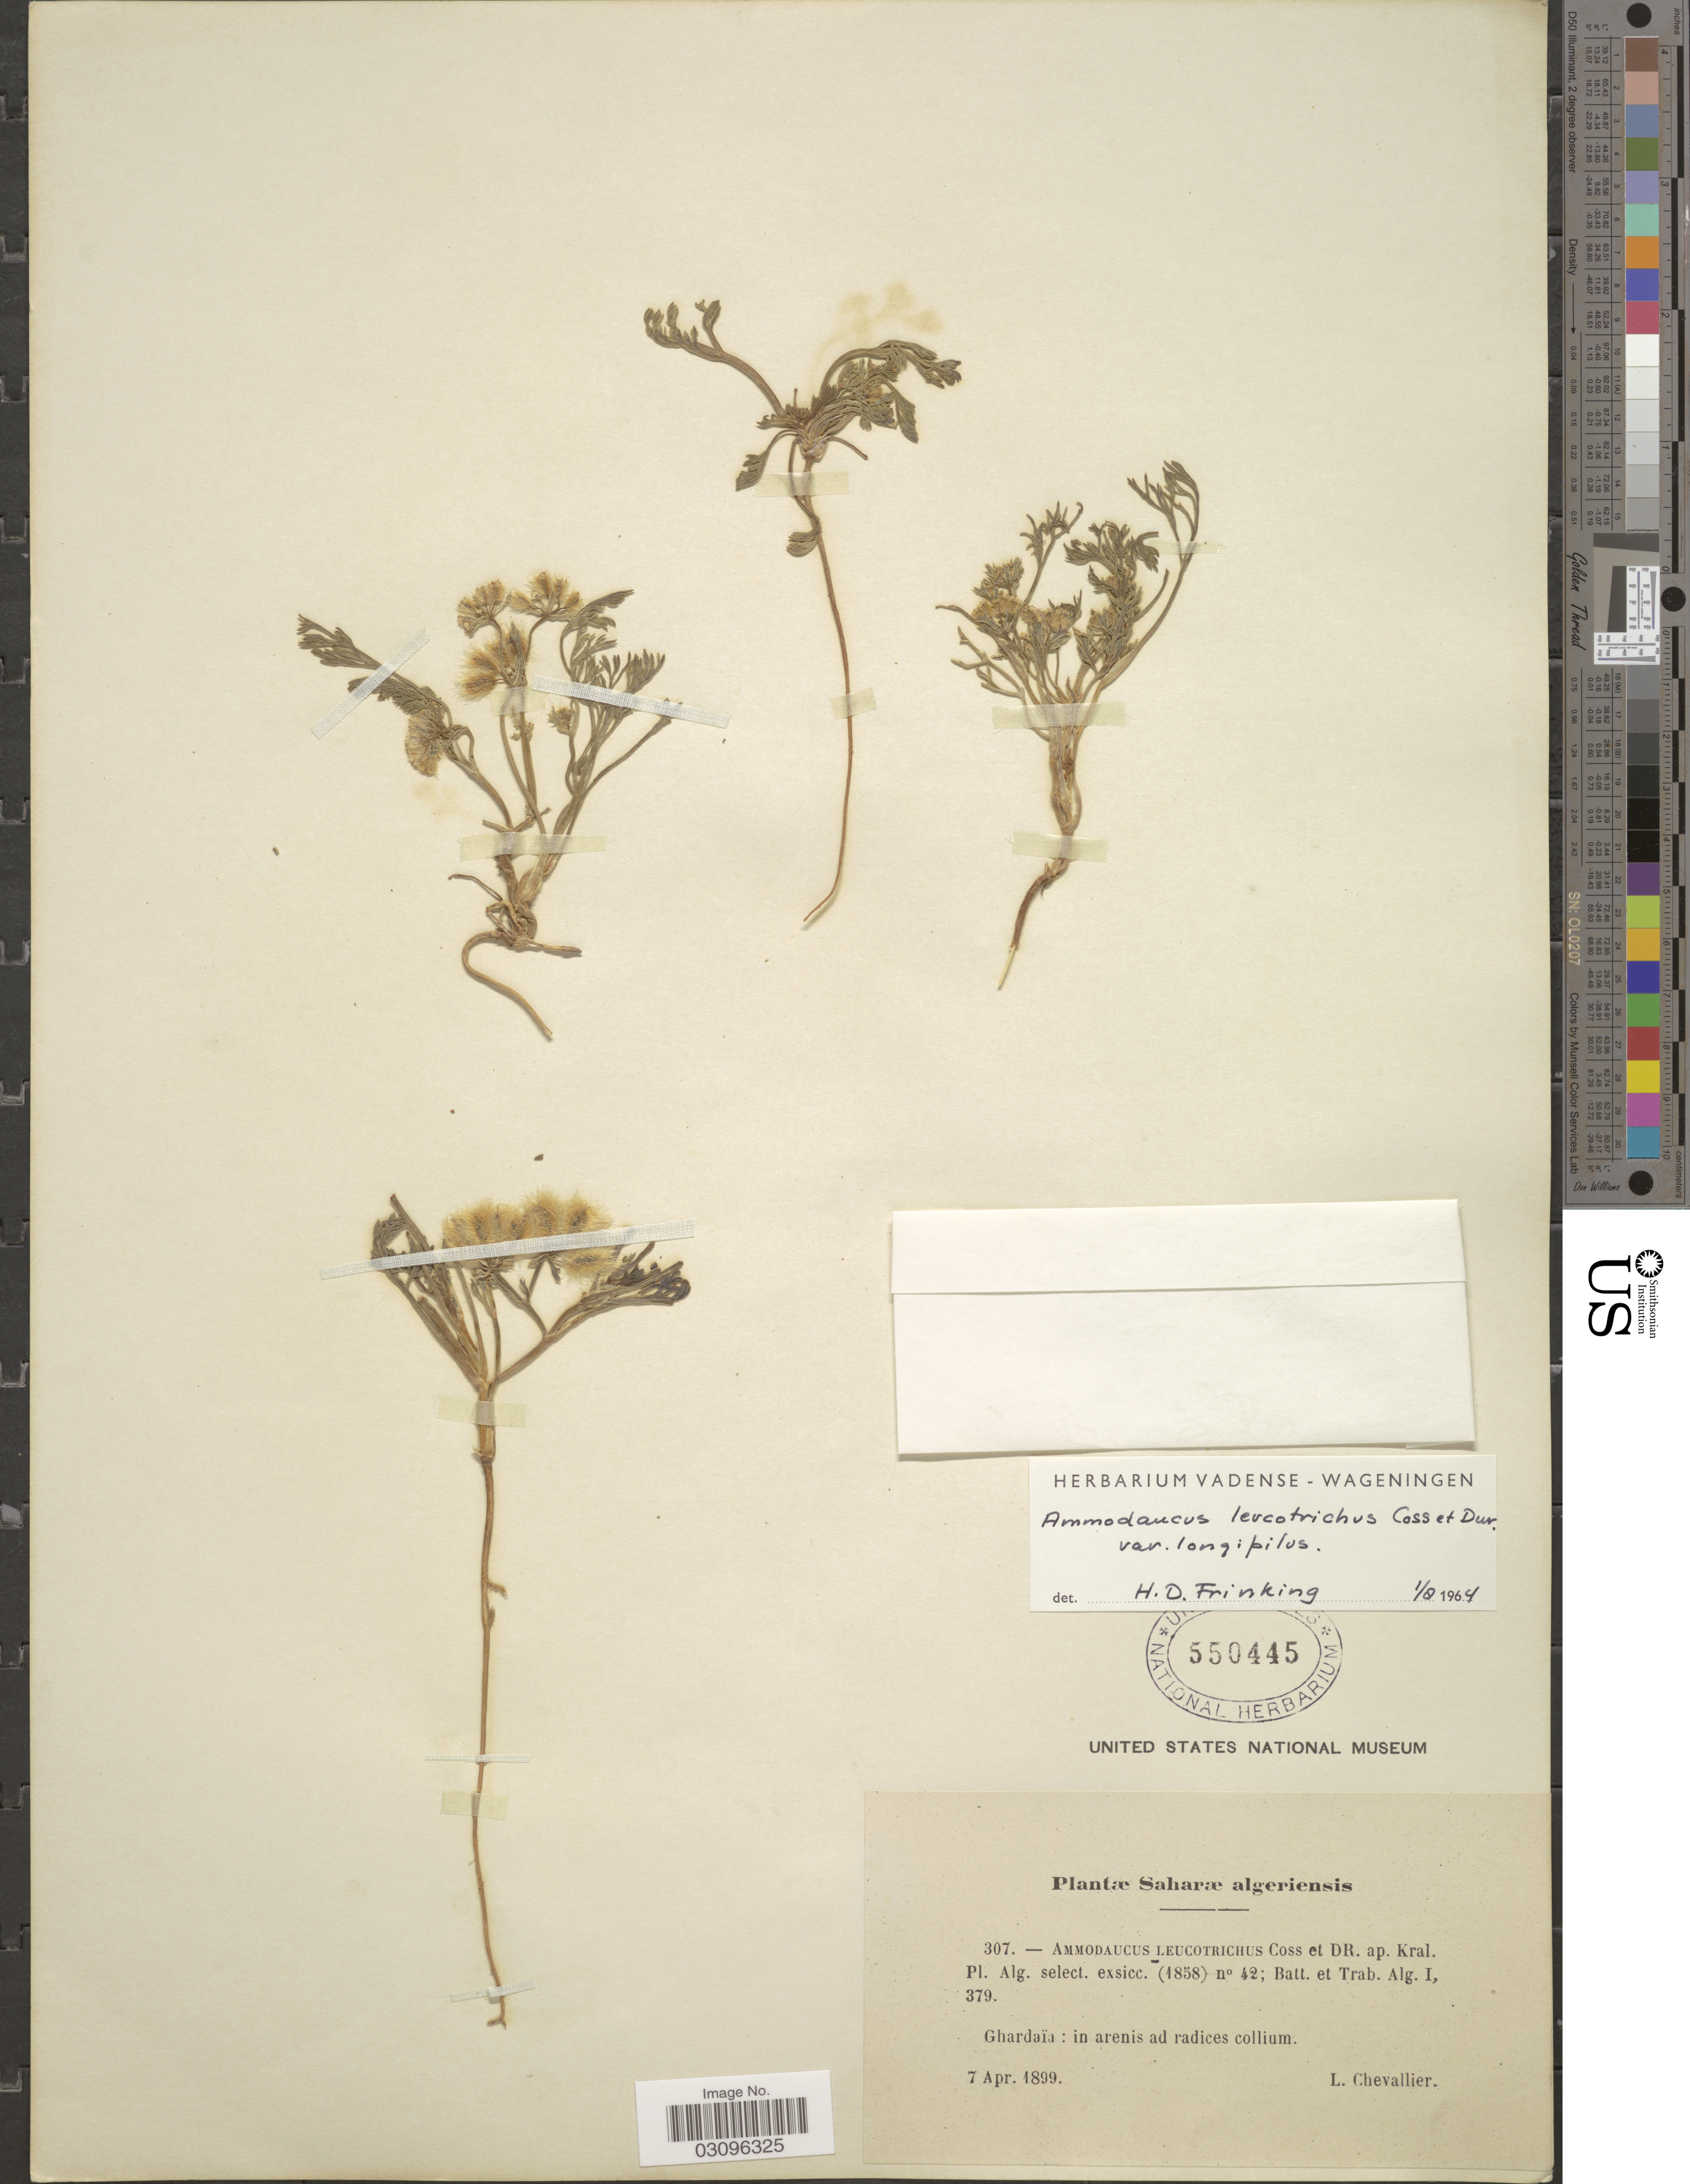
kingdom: Plantae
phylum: Tracheophyta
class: Magnoliopsida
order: Apiales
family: Apiaceae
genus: Ammodaucus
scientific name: Ammodaucus leucotrichus var. longipilus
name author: L. Chevall.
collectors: L. Chevallier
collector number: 307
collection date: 1899-04-07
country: Algeria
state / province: Ghardaïa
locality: Saharæ algeriensis. In arenis ad radices collium.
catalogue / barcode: US 550445